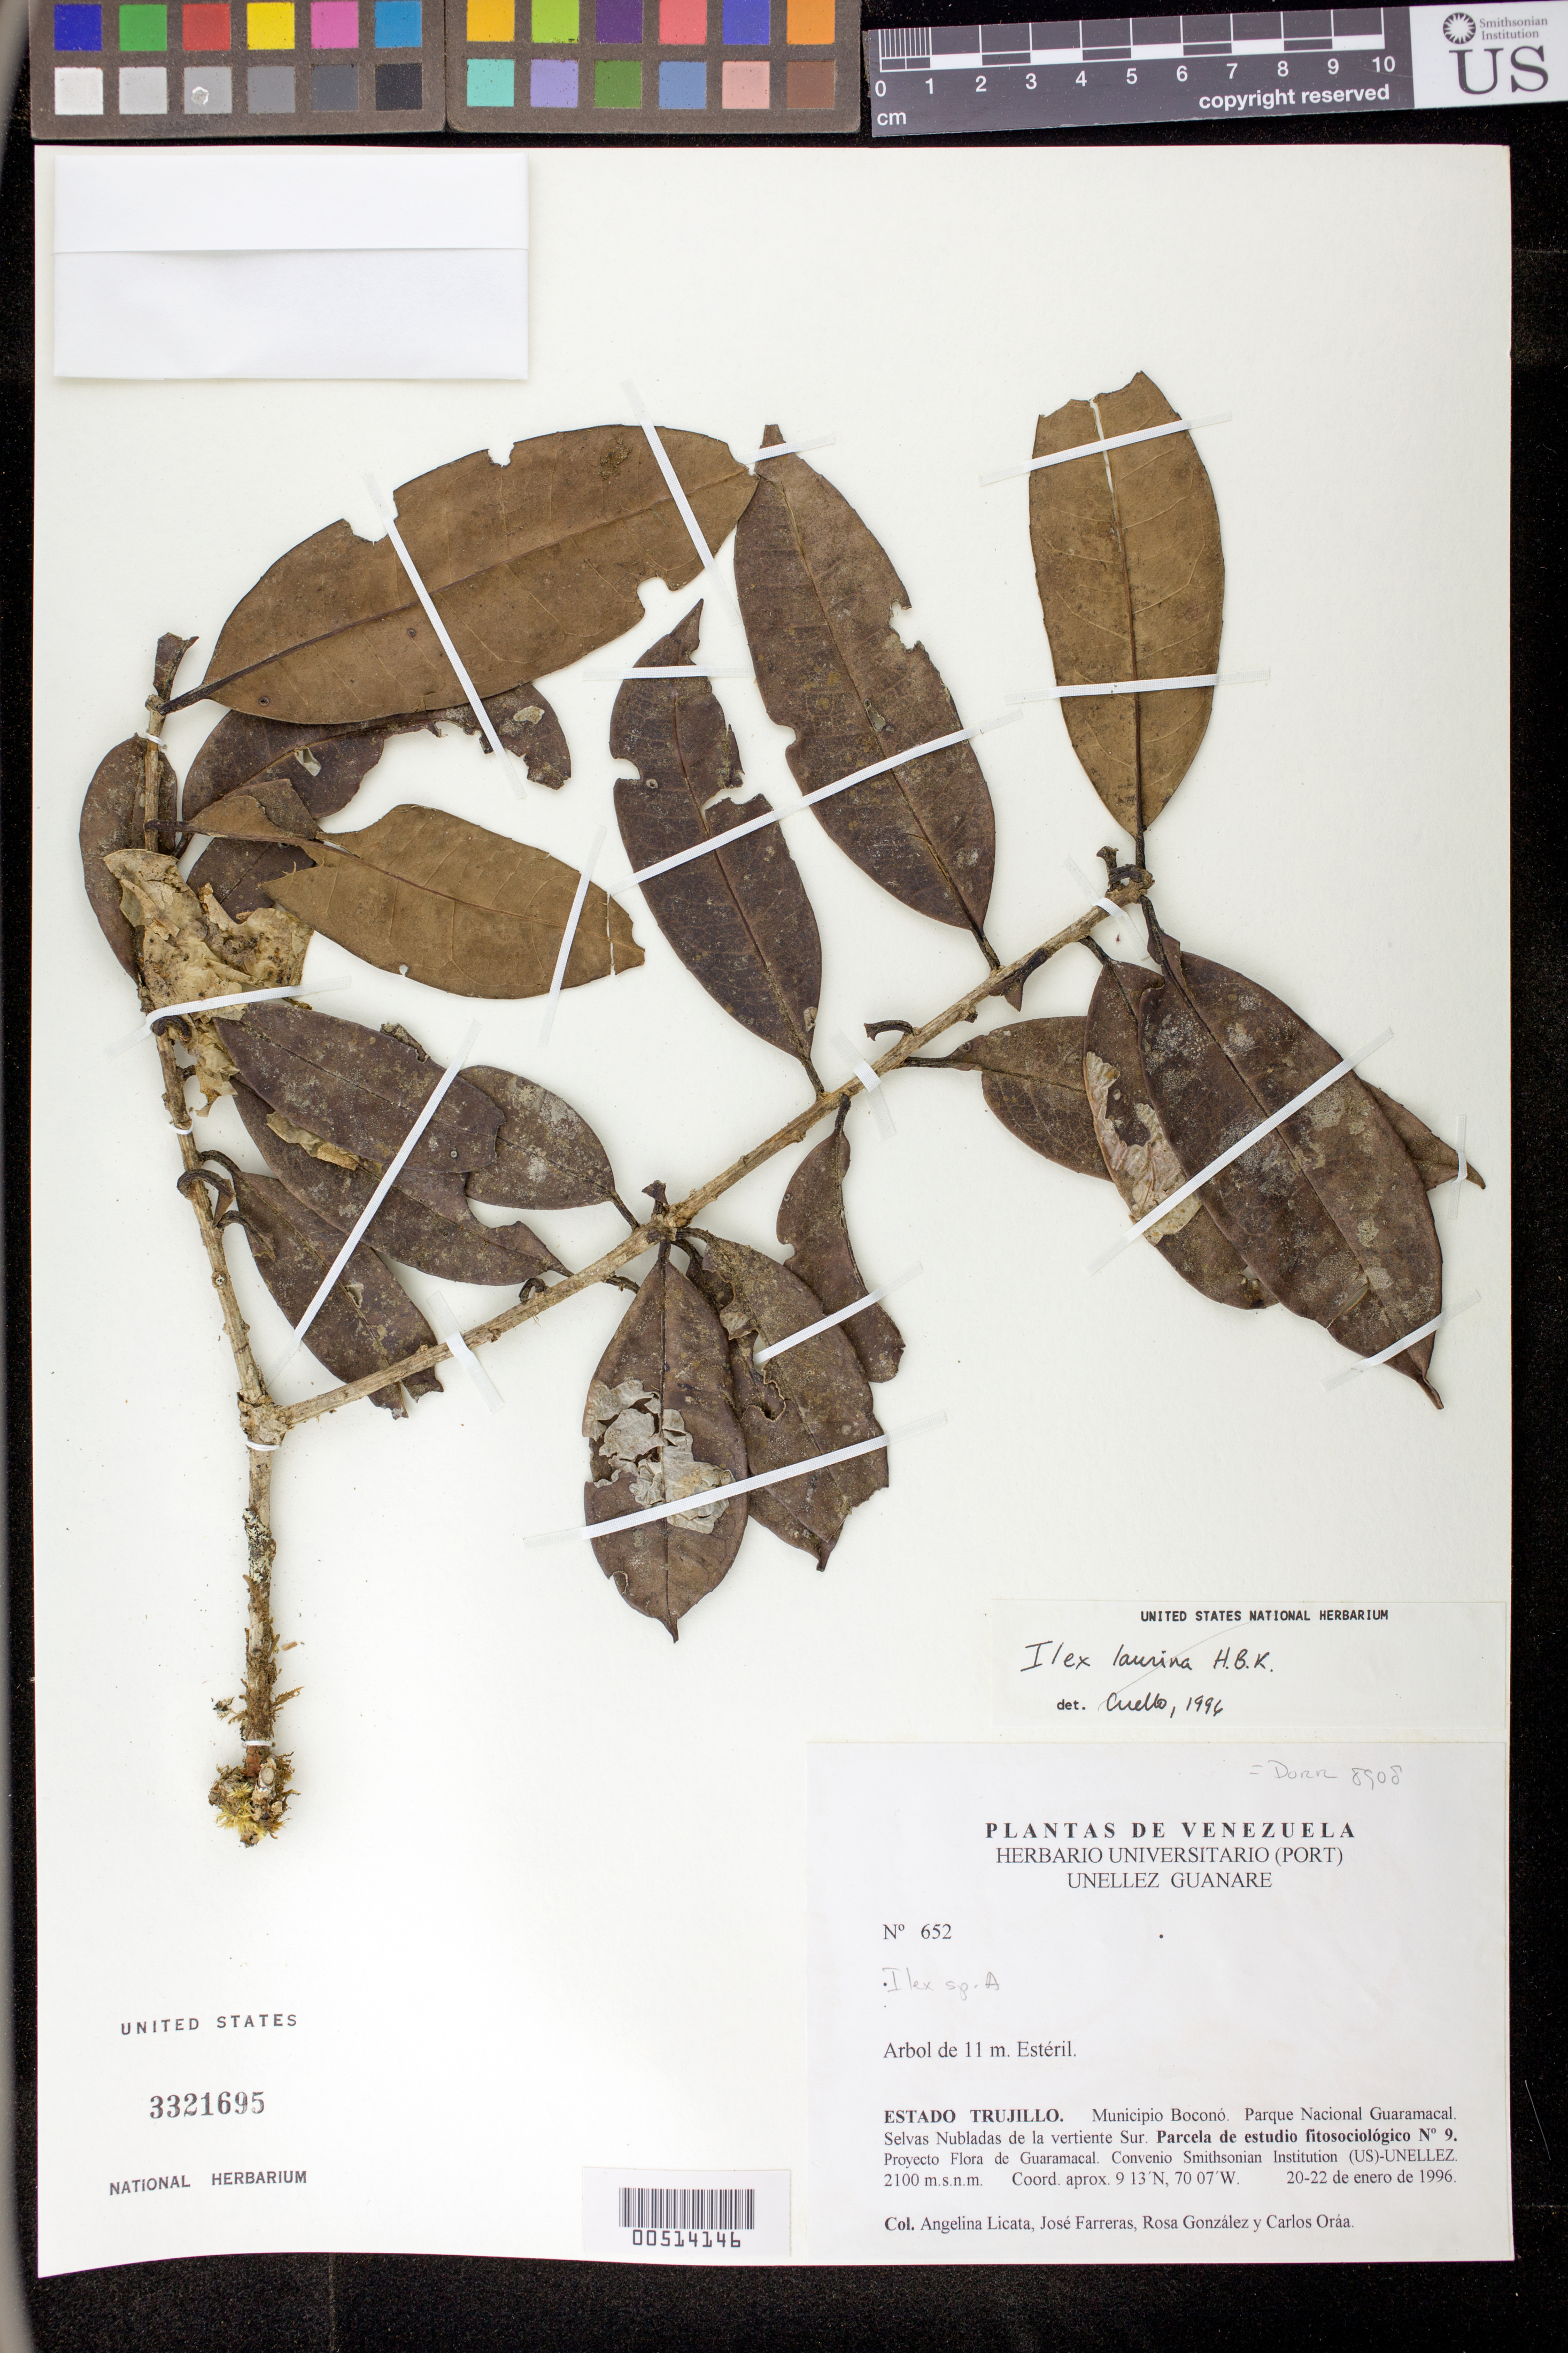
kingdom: Plantae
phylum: Tracheophyta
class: Magnoliopsida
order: Aquifoliales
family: Aquifoliaceae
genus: Ilex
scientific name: Ilex sp. a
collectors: A. Licata, J. Farreras, R. González & C. Oráa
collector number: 652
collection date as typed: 20 Jan 1996 to 22 Jan 1996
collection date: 1996-01-20/1996-01-22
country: Venezuela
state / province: Trujillo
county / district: Boconó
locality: Parque Nacional Guaramacal, vertiente S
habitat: Selvas Nubladas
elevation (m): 2100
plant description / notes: PORT, US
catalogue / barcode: US 3321695